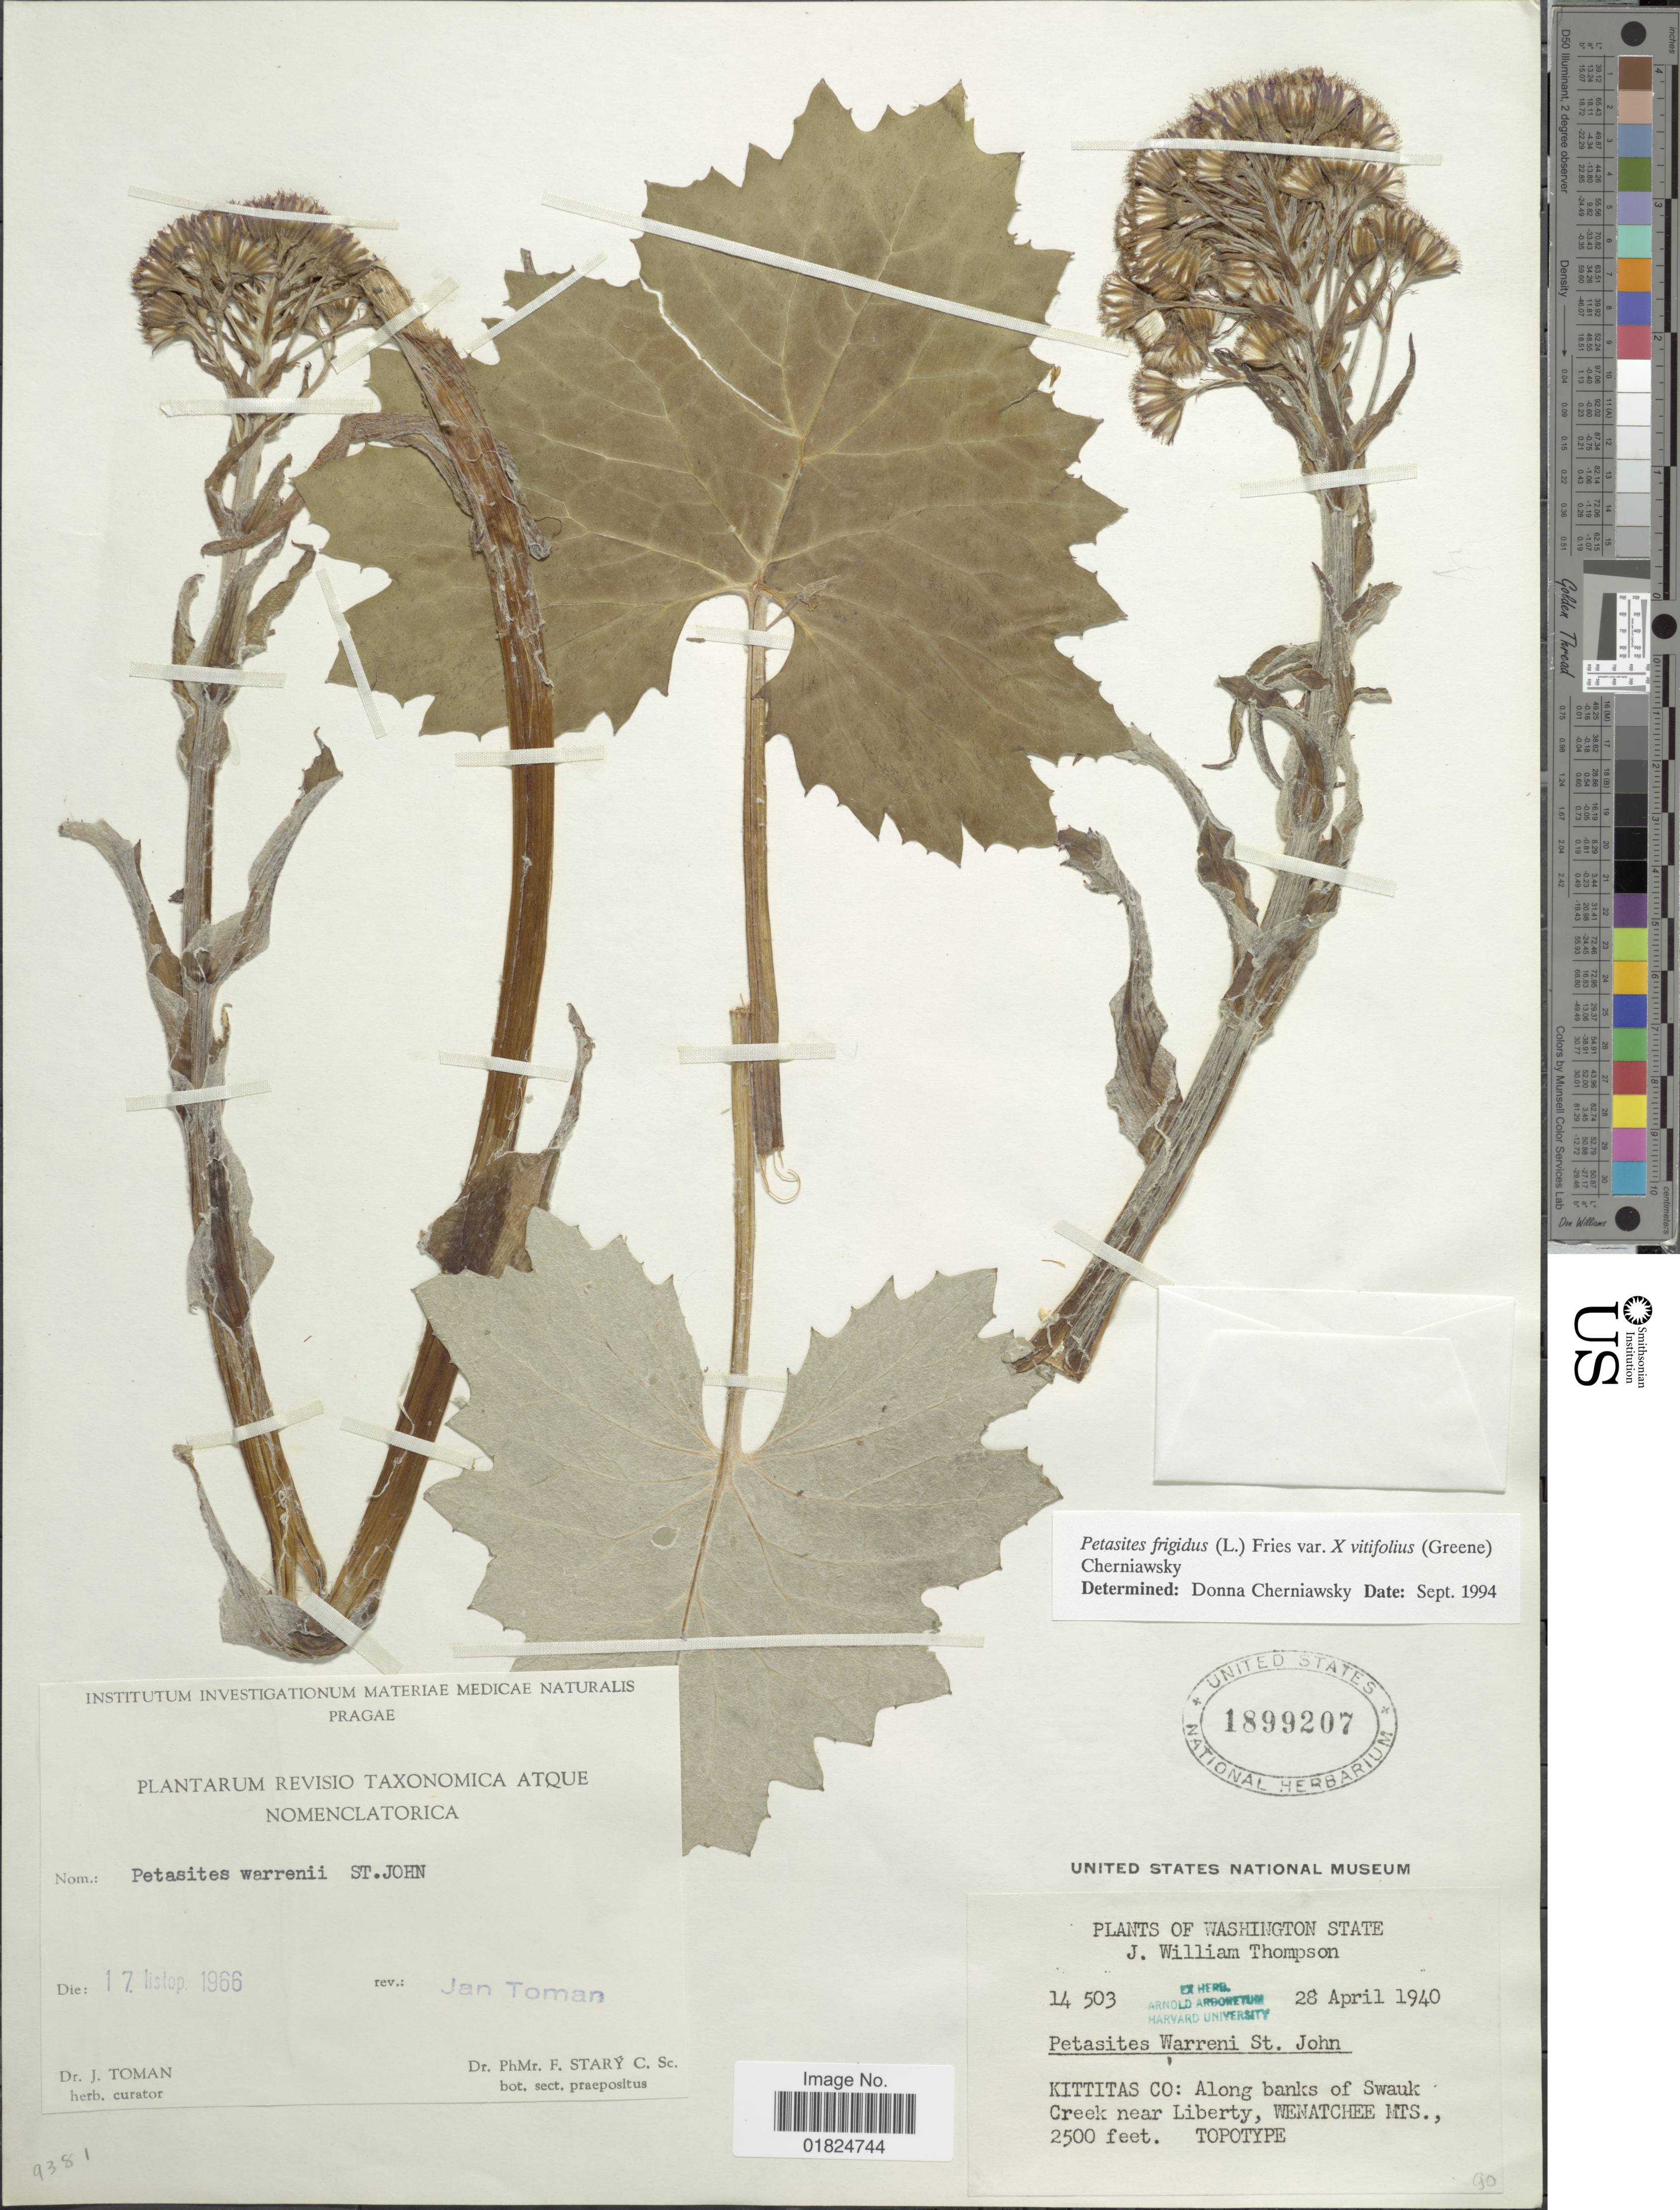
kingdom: Plantae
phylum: Tracheophyta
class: Magnoliopsida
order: Asterales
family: Asteraceae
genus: Petasites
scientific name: Petasites frigidus var. vitifolius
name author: (Greene) Cherniawsky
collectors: J. W. Thompson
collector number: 14503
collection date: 1940-04-28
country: United States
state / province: Washington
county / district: Kittitas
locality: Washington State. Kittitas Co: Along banks of Swauk Creek near Liberty, Wenatchee Mts.,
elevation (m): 762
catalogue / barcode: US 1899207